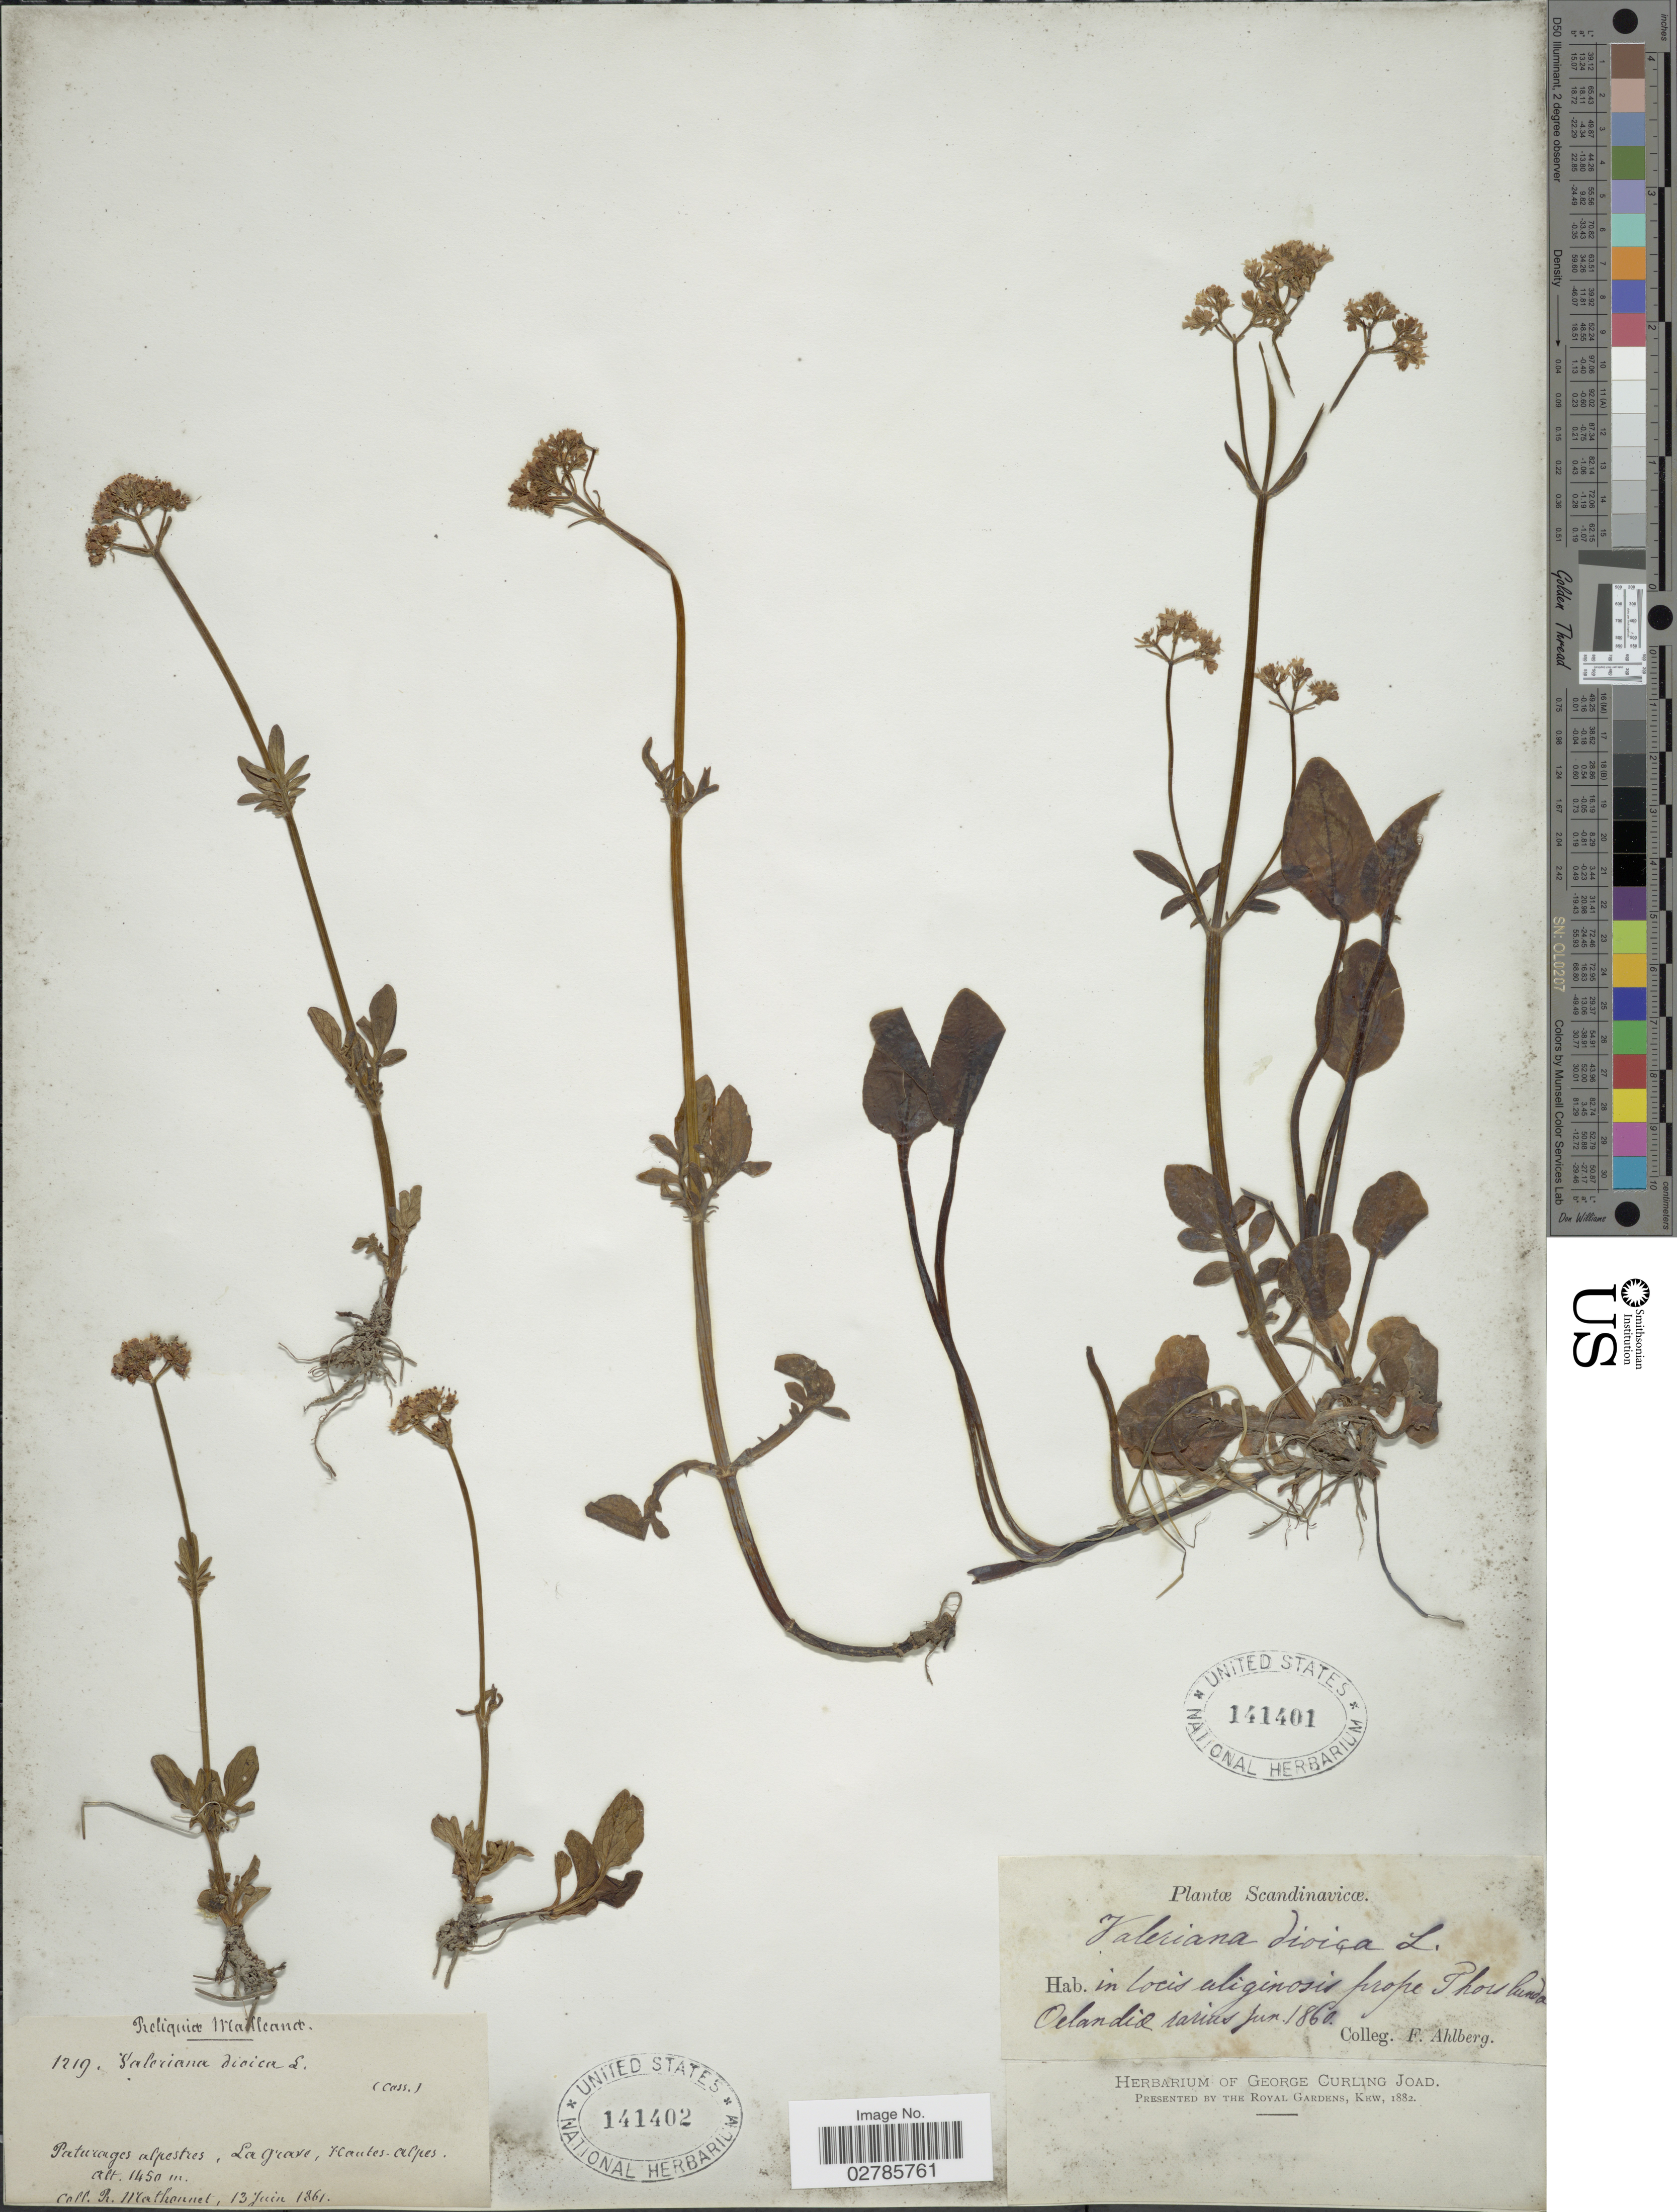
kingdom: Plantae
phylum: Tracheophyta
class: Magnoliopsida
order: Dipsacales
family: Caprifoliaceae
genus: Valeriana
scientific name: Valeriana dioica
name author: L.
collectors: F. Ahlberg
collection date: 1860-06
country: Sweden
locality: Scandinavicæ, in locis aliginosis prope Thors lunda Oelandia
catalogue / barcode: US 141401-2